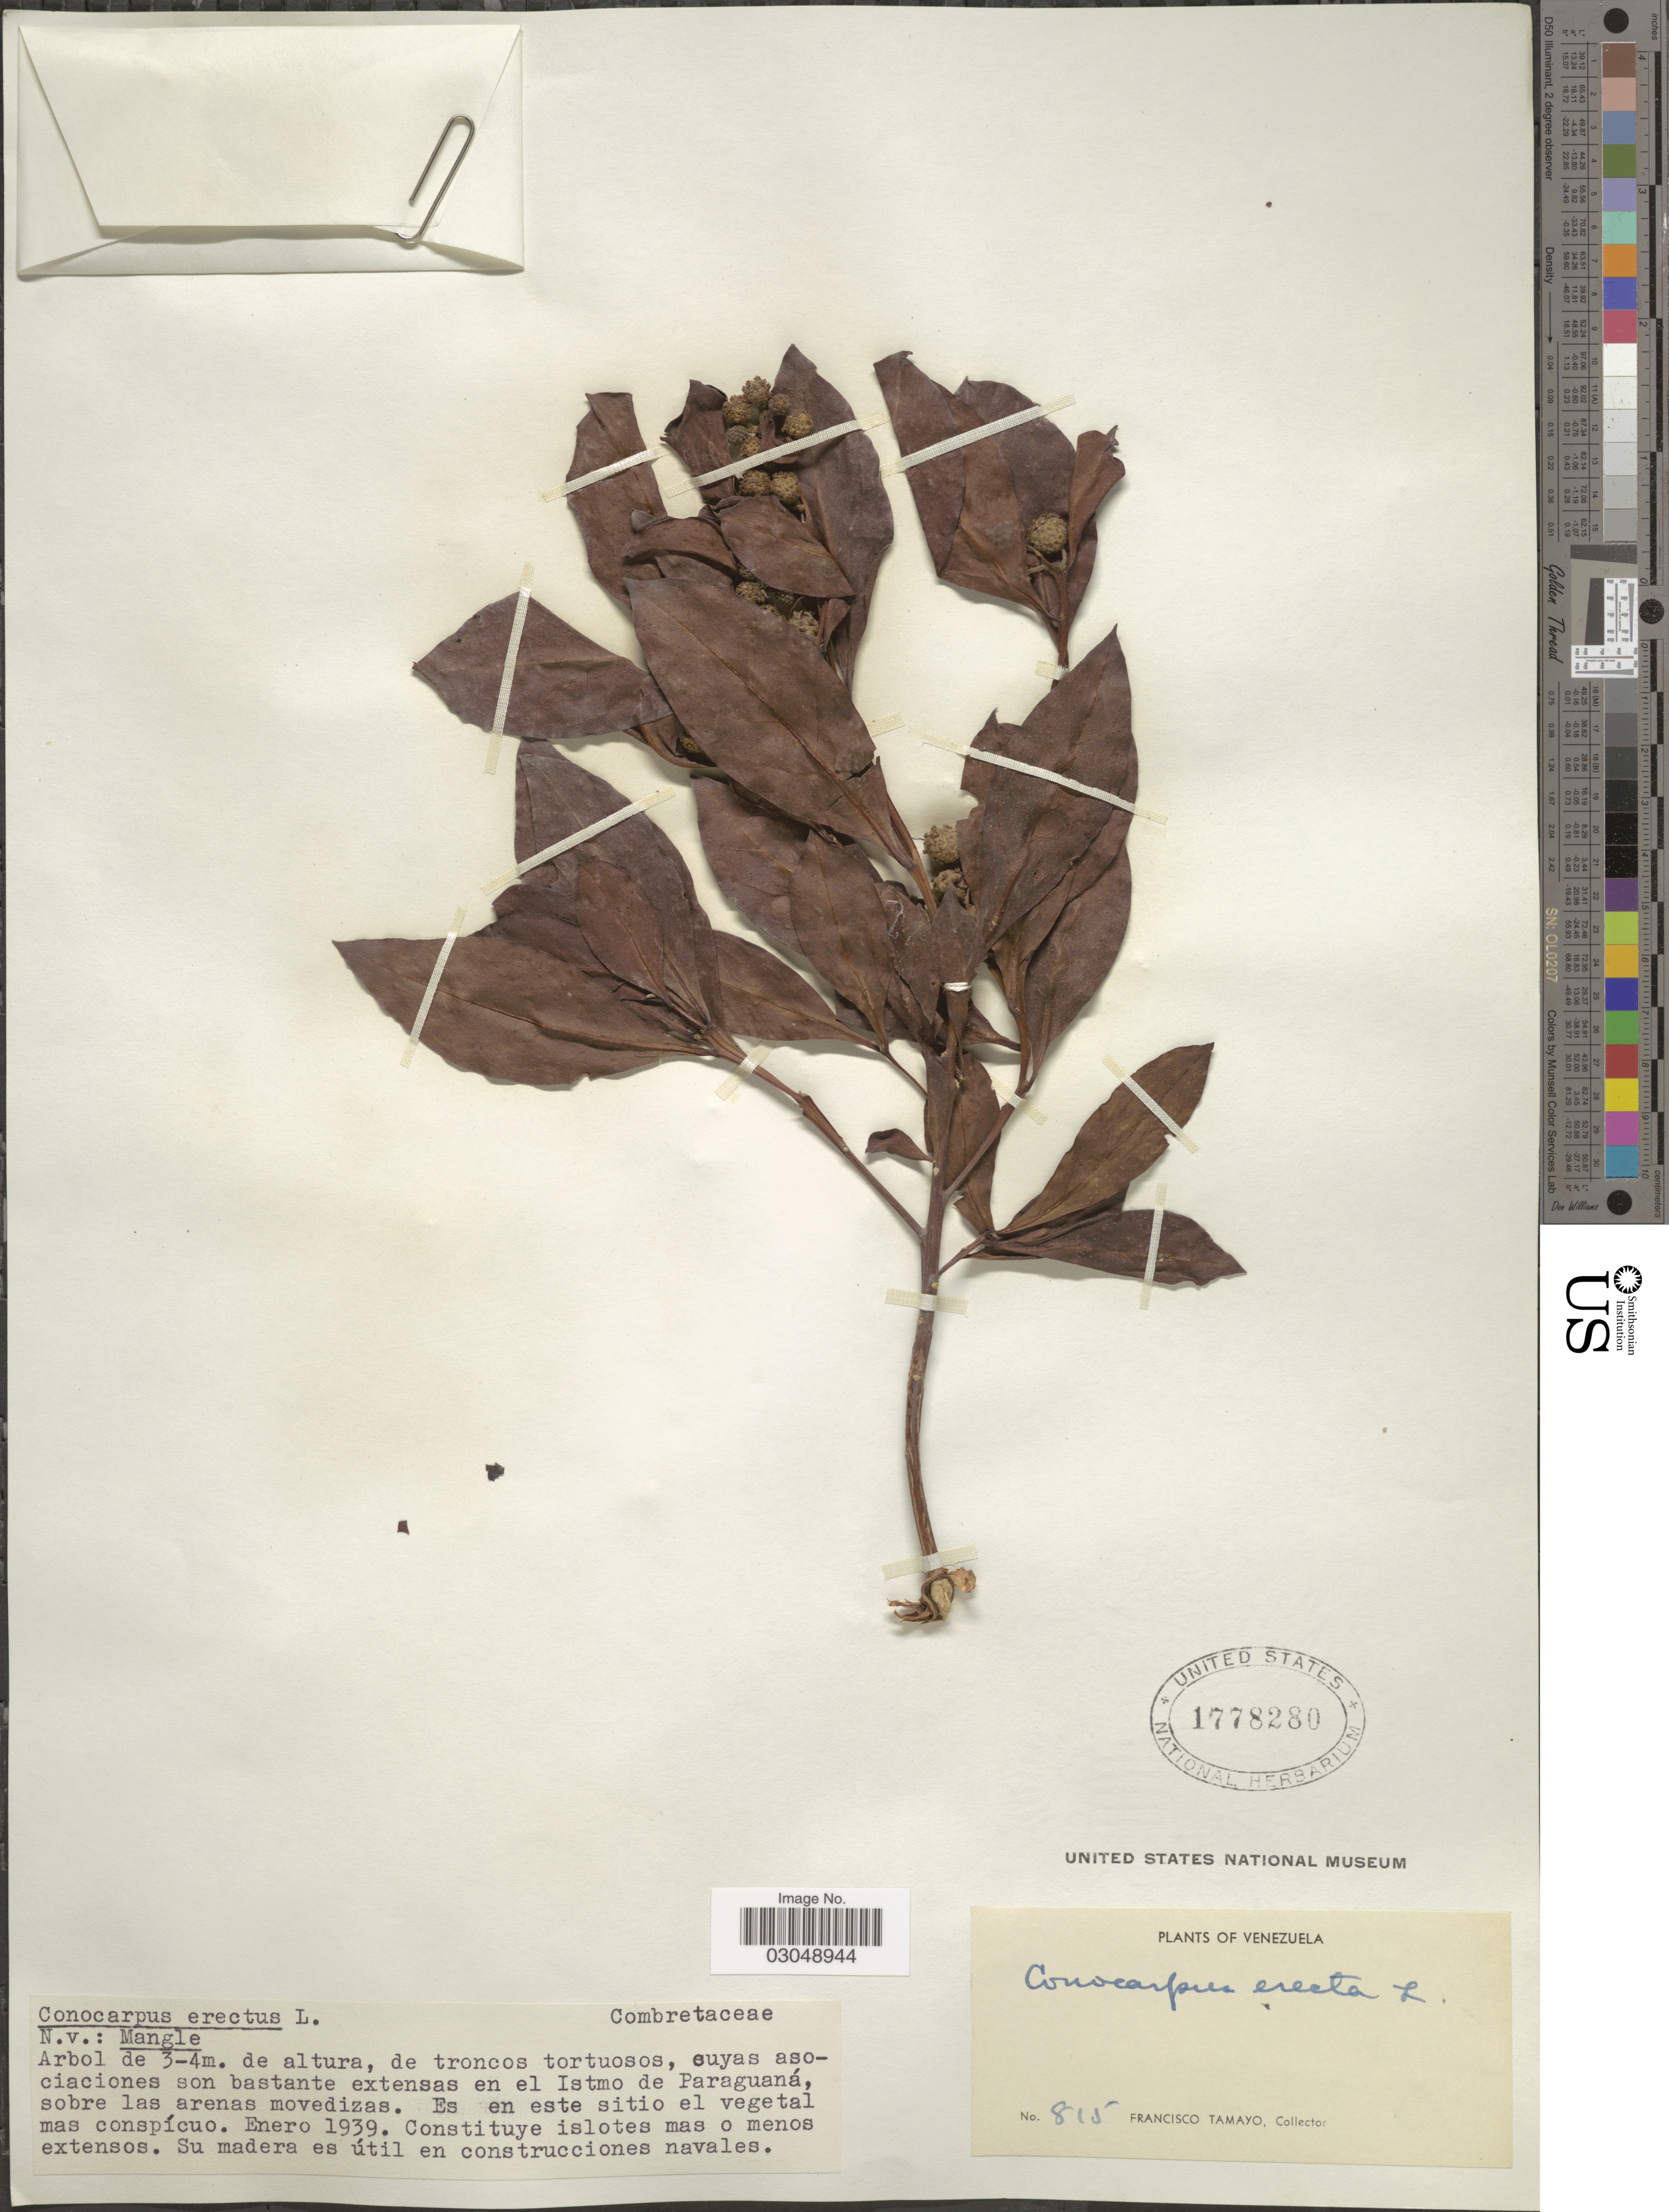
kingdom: Plantae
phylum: Tracheophyta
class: Magnoliopsida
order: Myrtales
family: Combretaceae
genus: Conocarpus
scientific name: Conocarpus erectus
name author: L.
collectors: F. Tamayo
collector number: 815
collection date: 1939-01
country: Venezuela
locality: Cuyas asociaciones son bastante extensas en el Istmo de Paraguaná.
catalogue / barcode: US 1778280